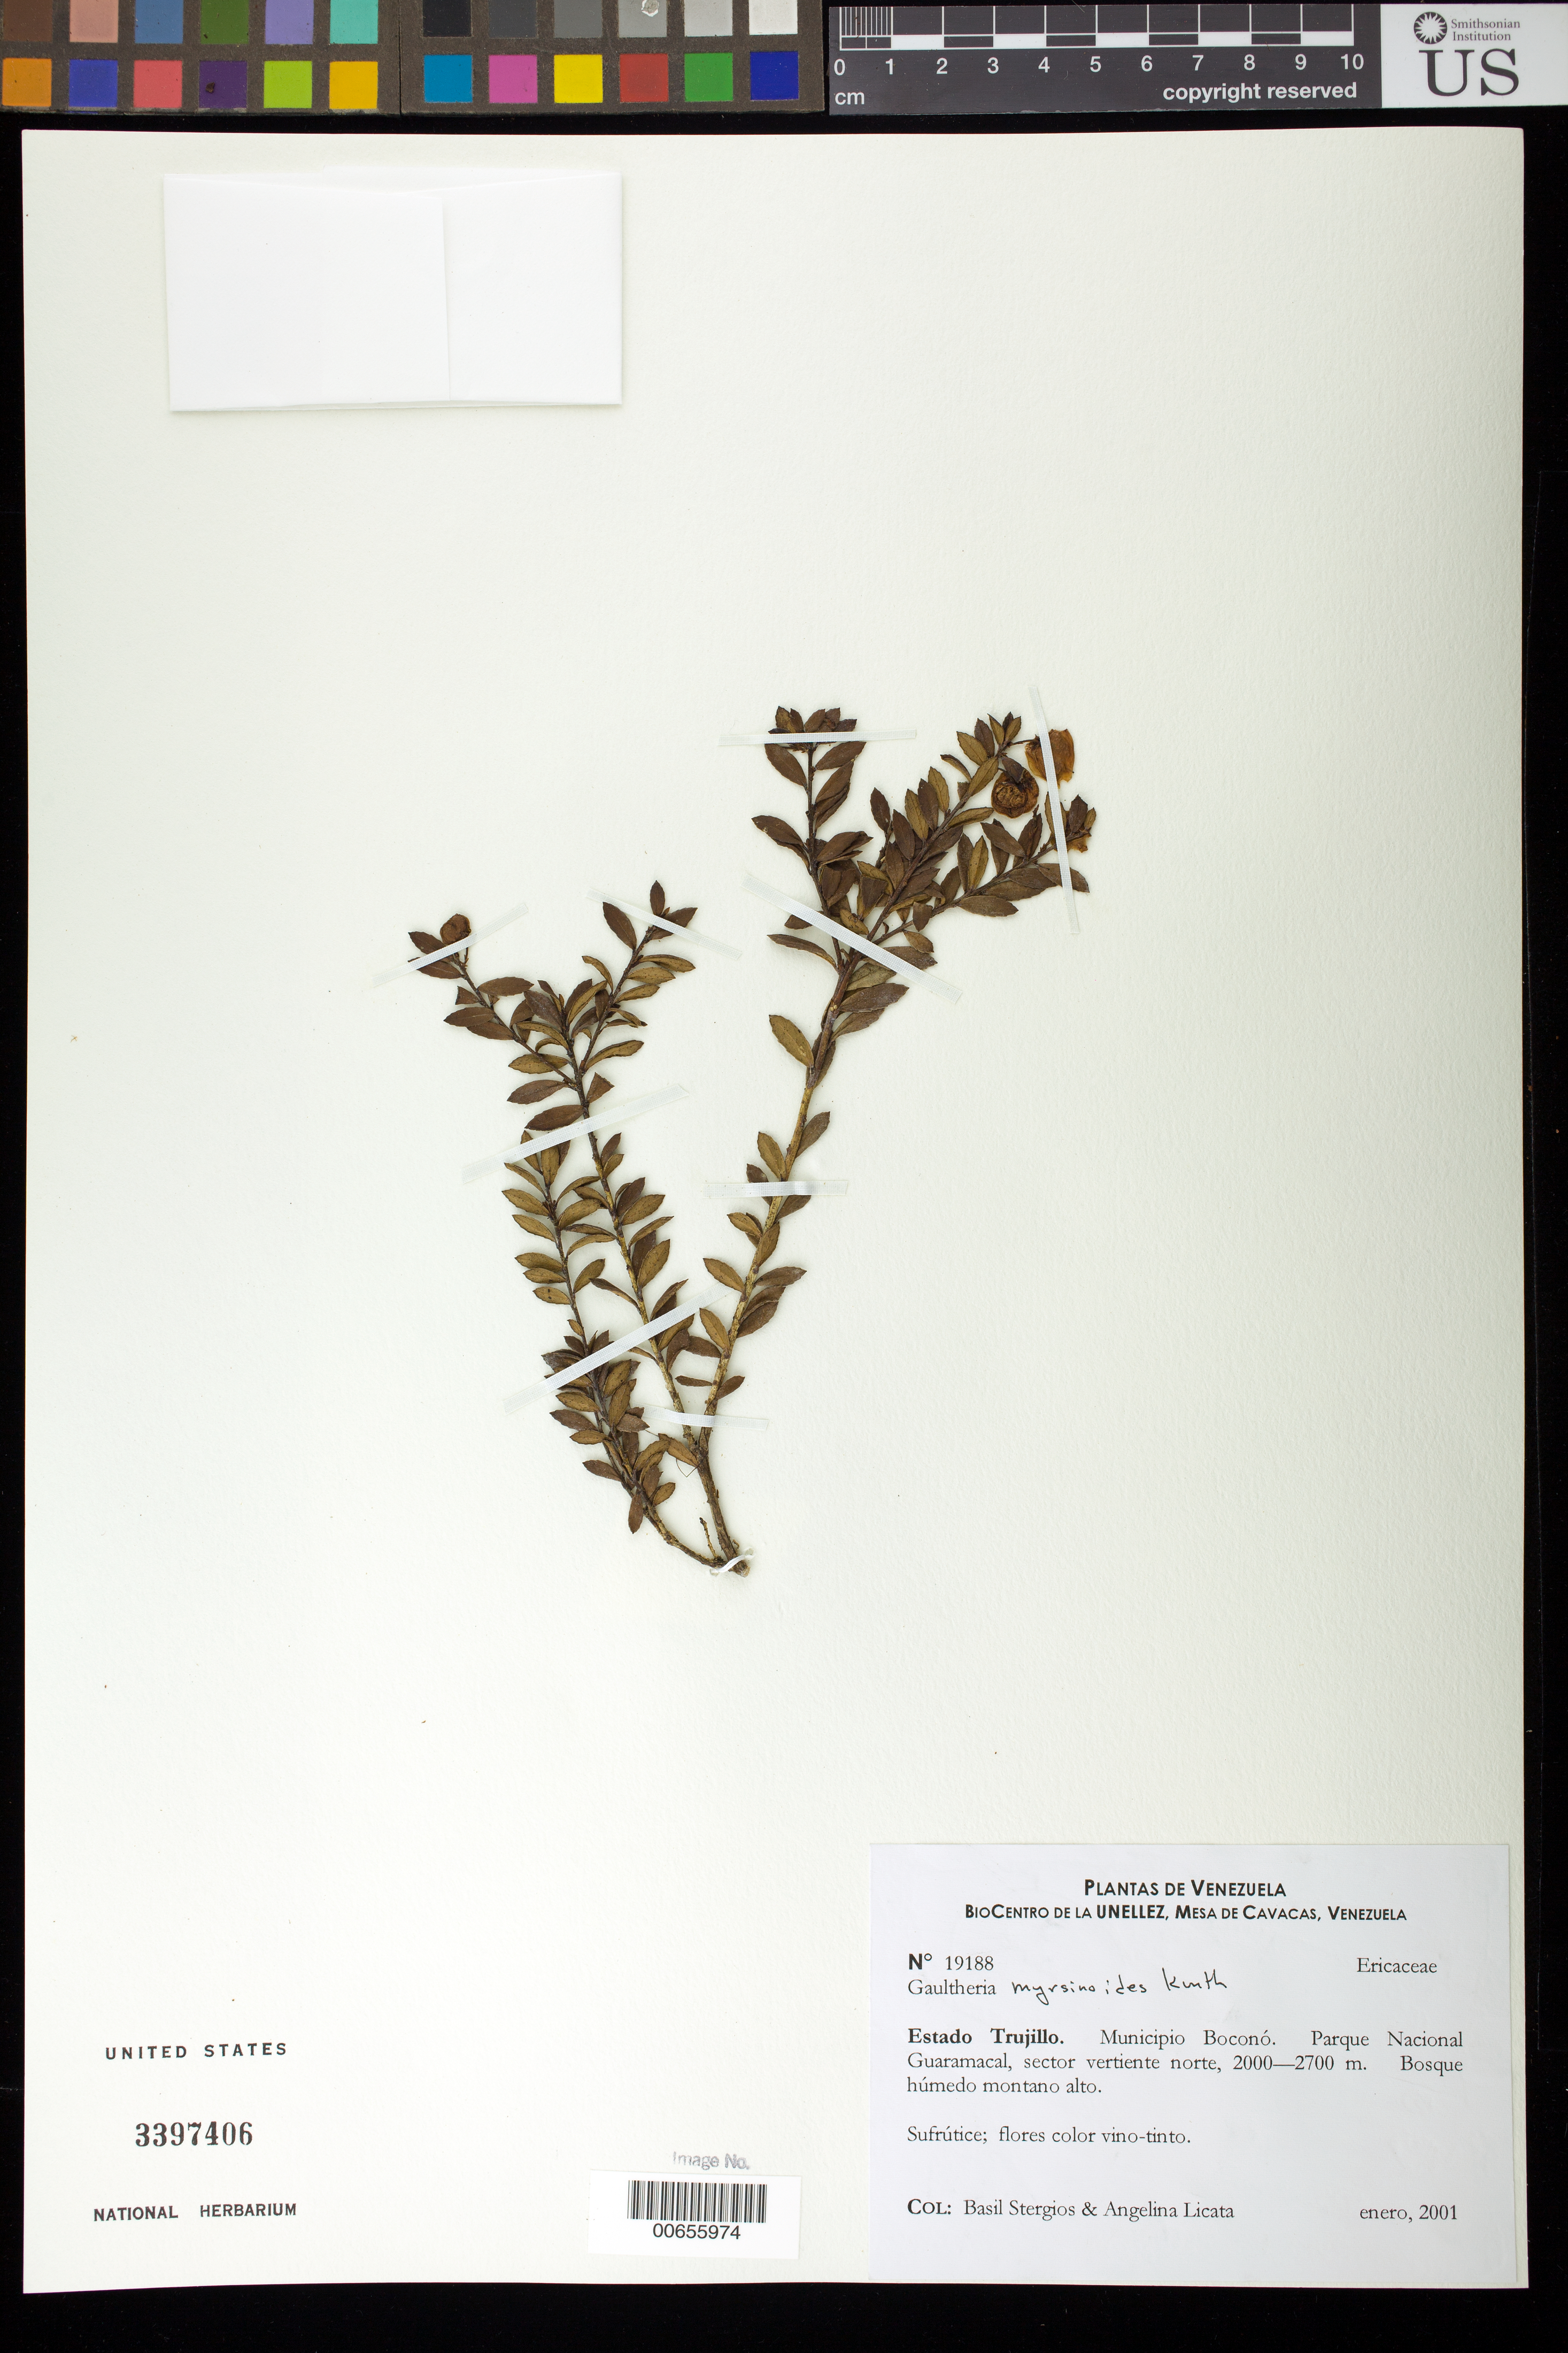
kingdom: Plantae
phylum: Tracheophyta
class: Magnoliopsida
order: Ericales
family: Ericaceae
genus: Gaultheria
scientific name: Gaultheria myrsinoides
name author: Kunth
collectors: B. G. Stergios & A. Licata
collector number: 19188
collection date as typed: Jan 2001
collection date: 2001-01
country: Venezuela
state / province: Trujillo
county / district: Boconó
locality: Parque Nacional Guaramacal, vertiente N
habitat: Bosque húmedo montano alto.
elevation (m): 2000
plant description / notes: PORT, US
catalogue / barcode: US 3397406